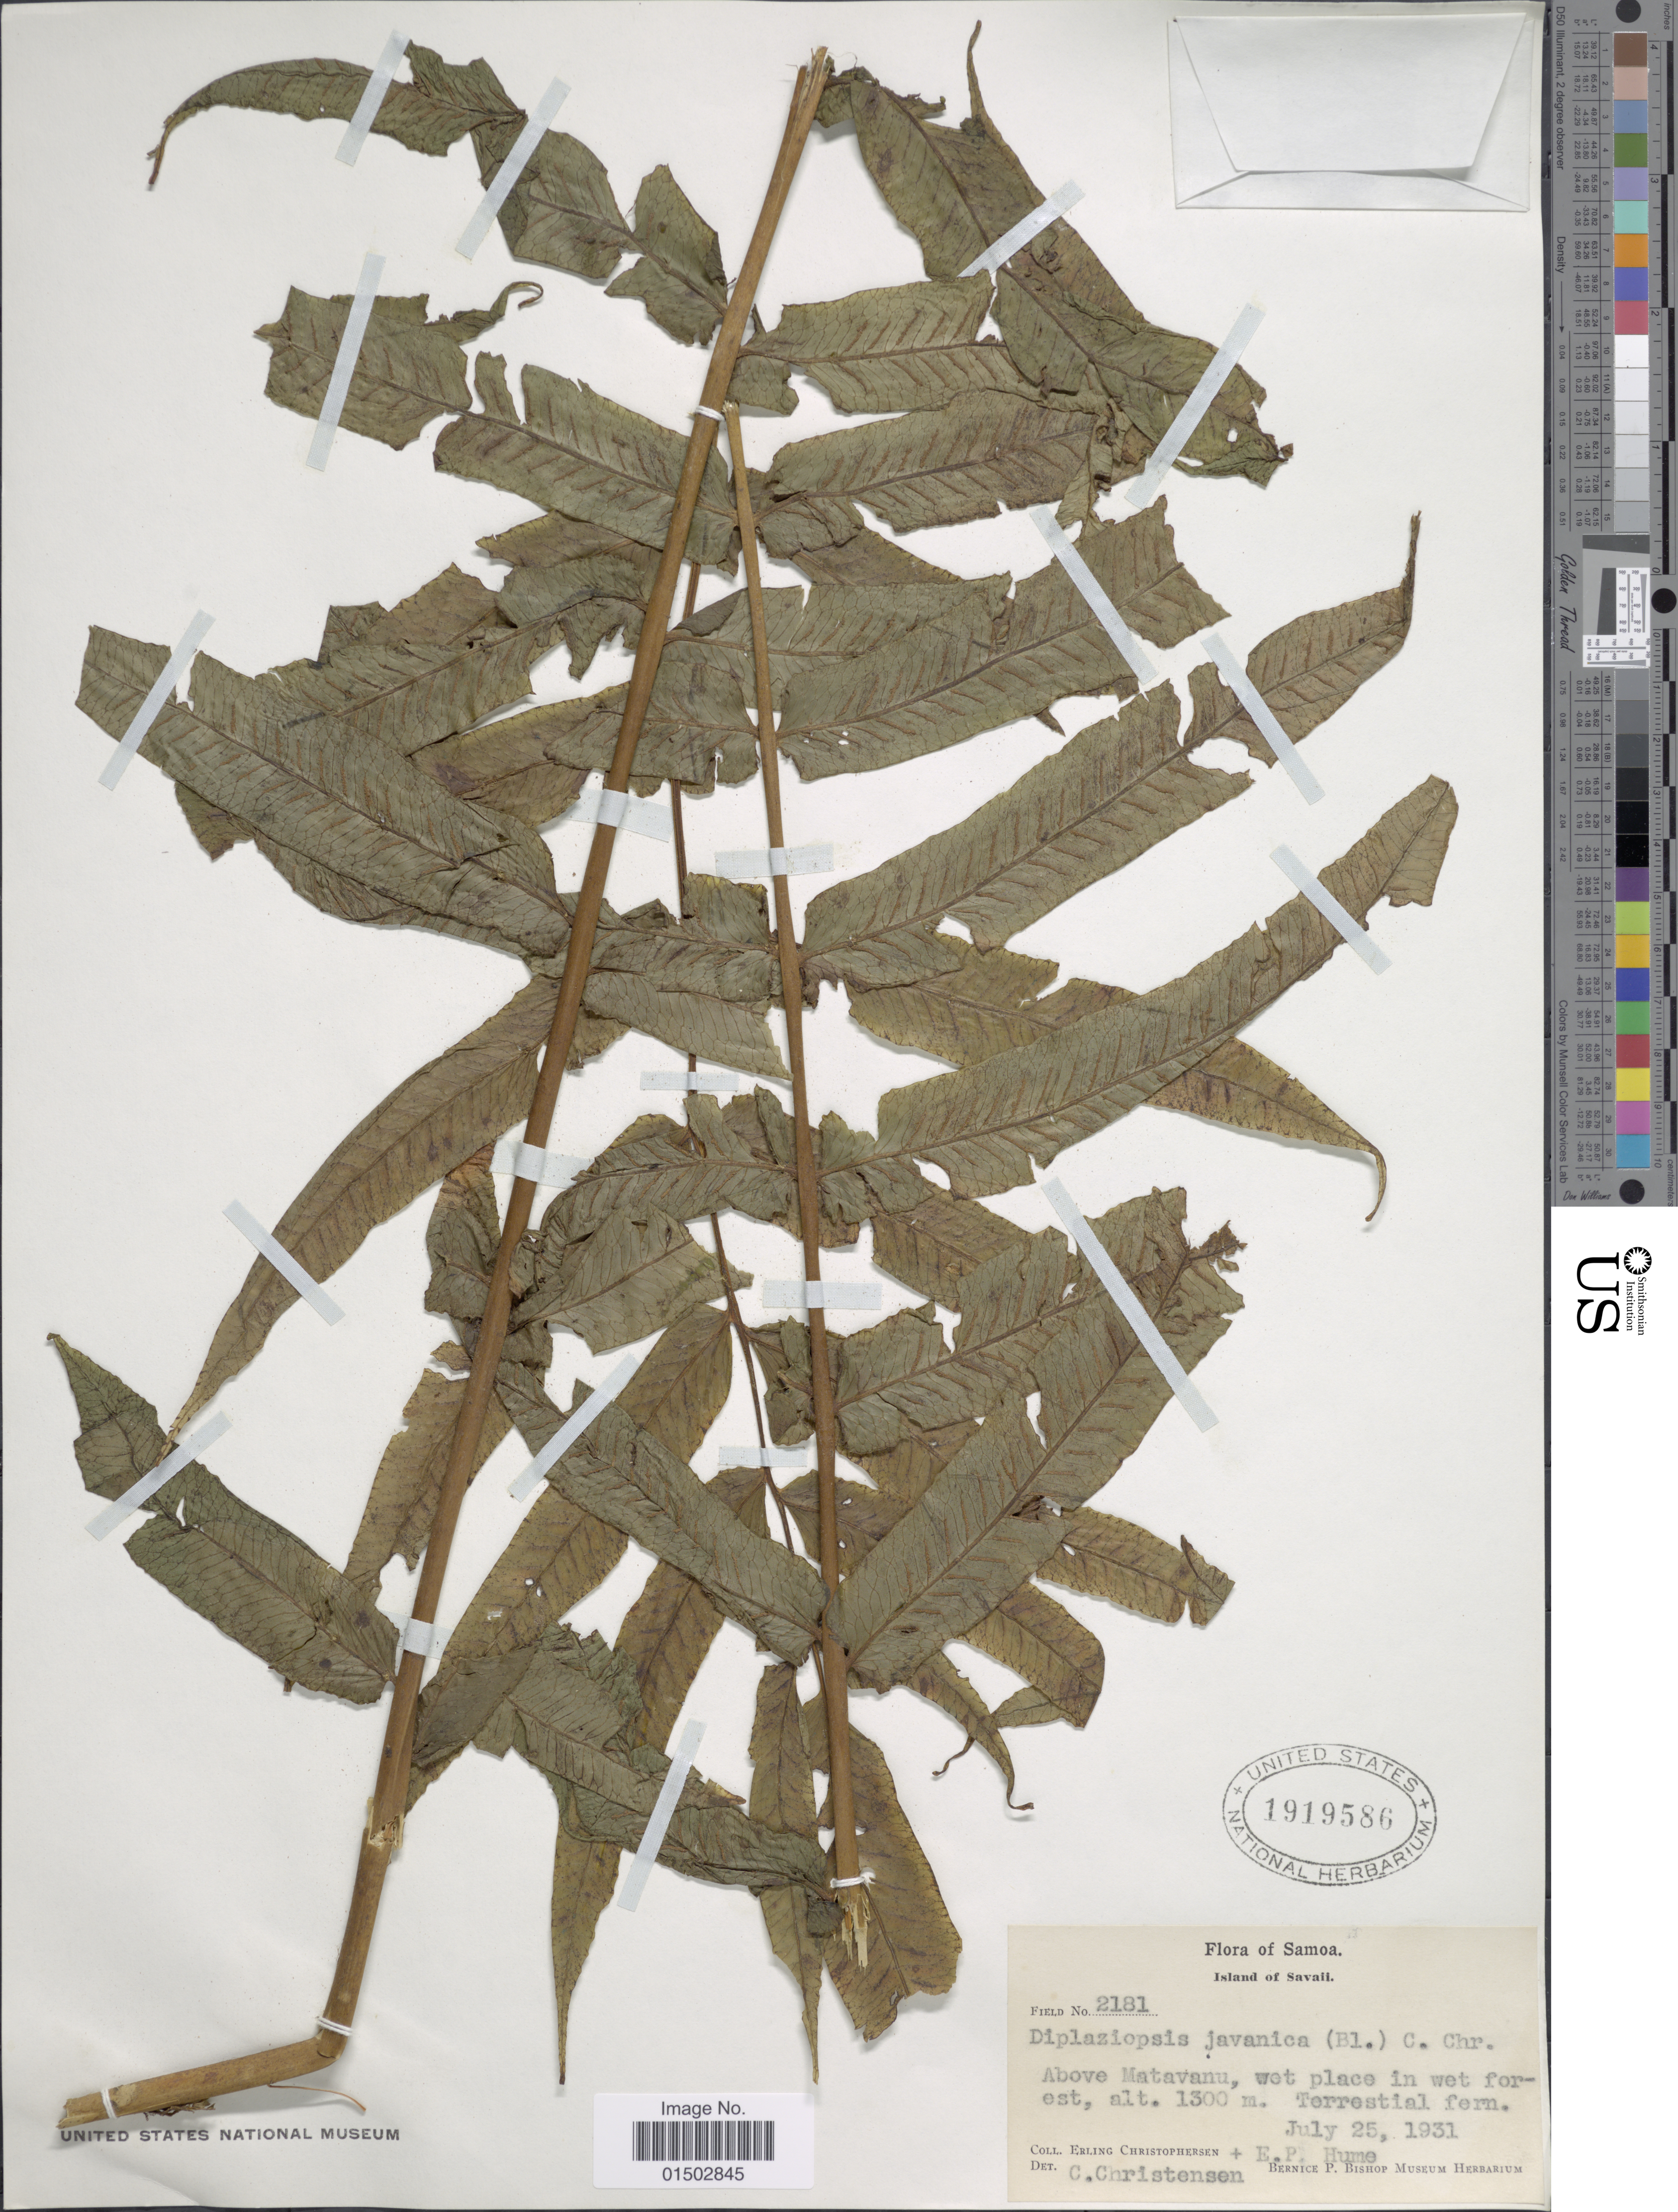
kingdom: Plantae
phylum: Tracheophyta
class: Polypodiopsida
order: Polypodiales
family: Diplaziopsidaceae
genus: Diplaziopsis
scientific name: Diplaziopsis javanica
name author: (Blume) C. Chr.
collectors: E. Christopherson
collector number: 2181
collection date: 1931-07-25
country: Samoa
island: Savai'i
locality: Samoa, Island of Savaii, Above Matavanu, wet place in wet forest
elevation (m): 1300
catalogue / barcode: US 1919586